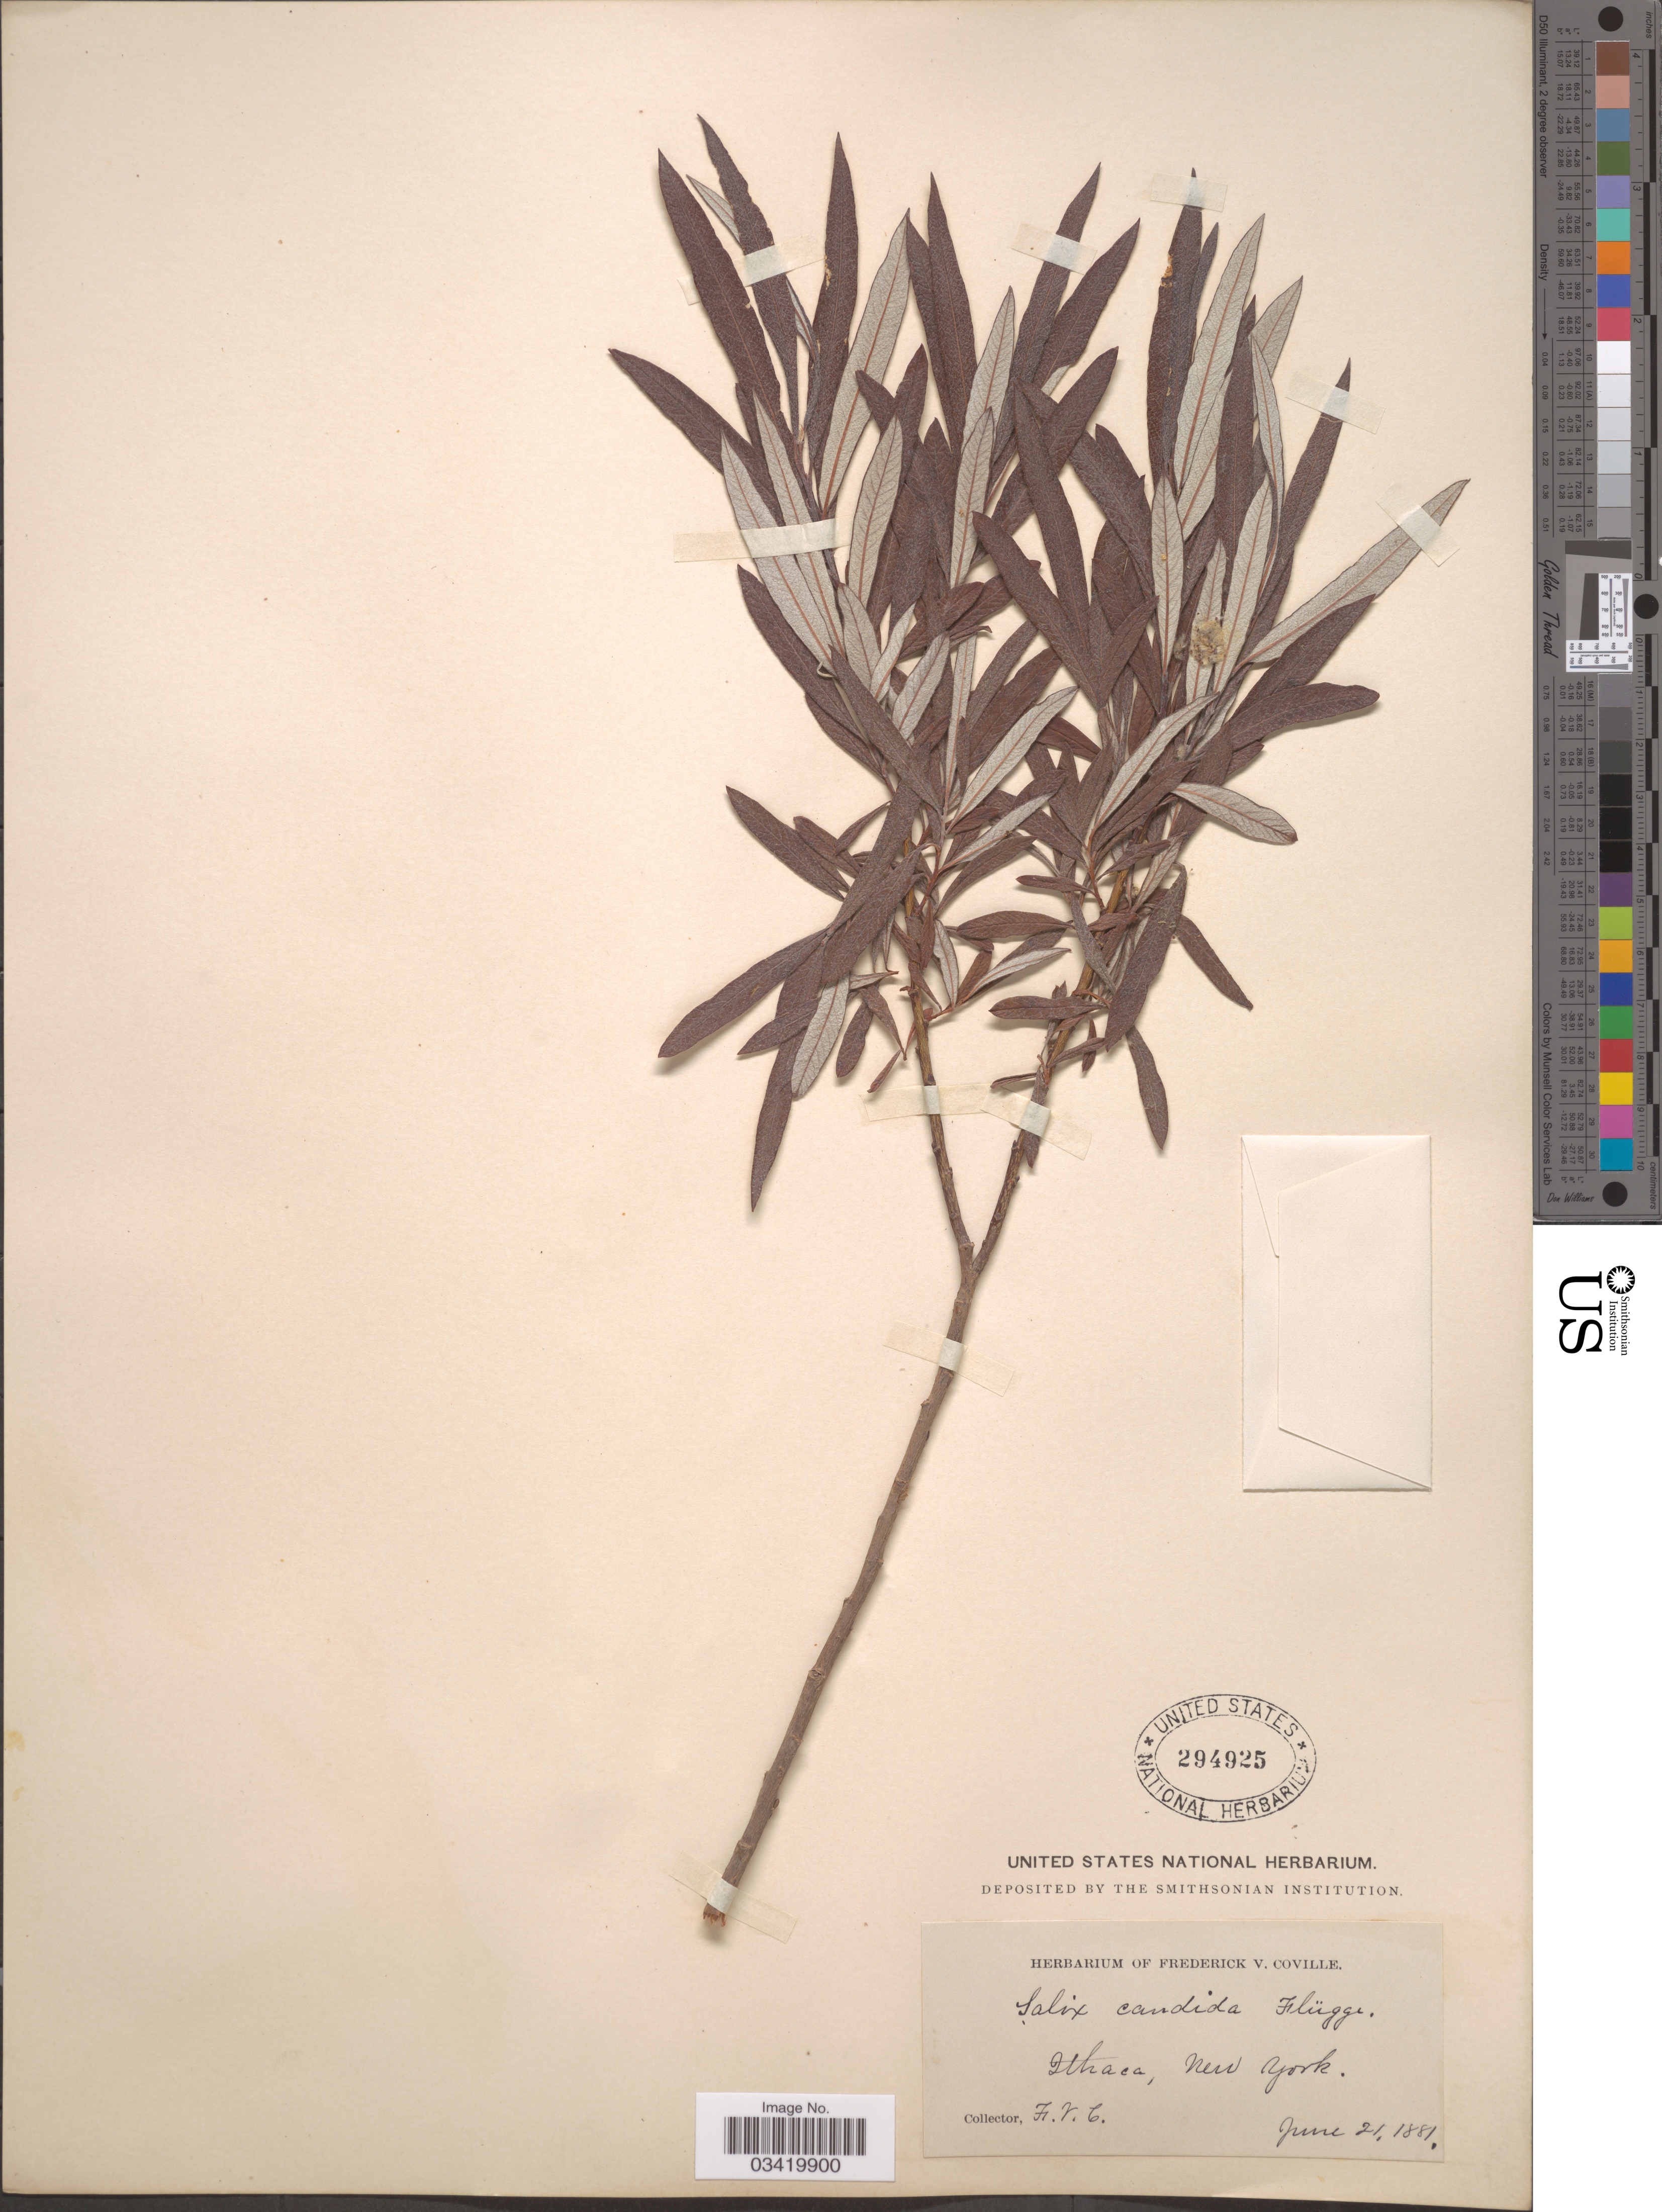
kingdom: Plantae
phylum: Tracheophyta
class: Magnoliopsida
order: Malpighiales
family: Salicaceae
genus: Salix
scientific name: Salix candida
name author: Flüggé ex Willd.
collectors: F. V. Coville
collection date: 1881-06-21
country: United States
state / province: New York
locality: Ithaca.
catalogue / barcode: US 294925